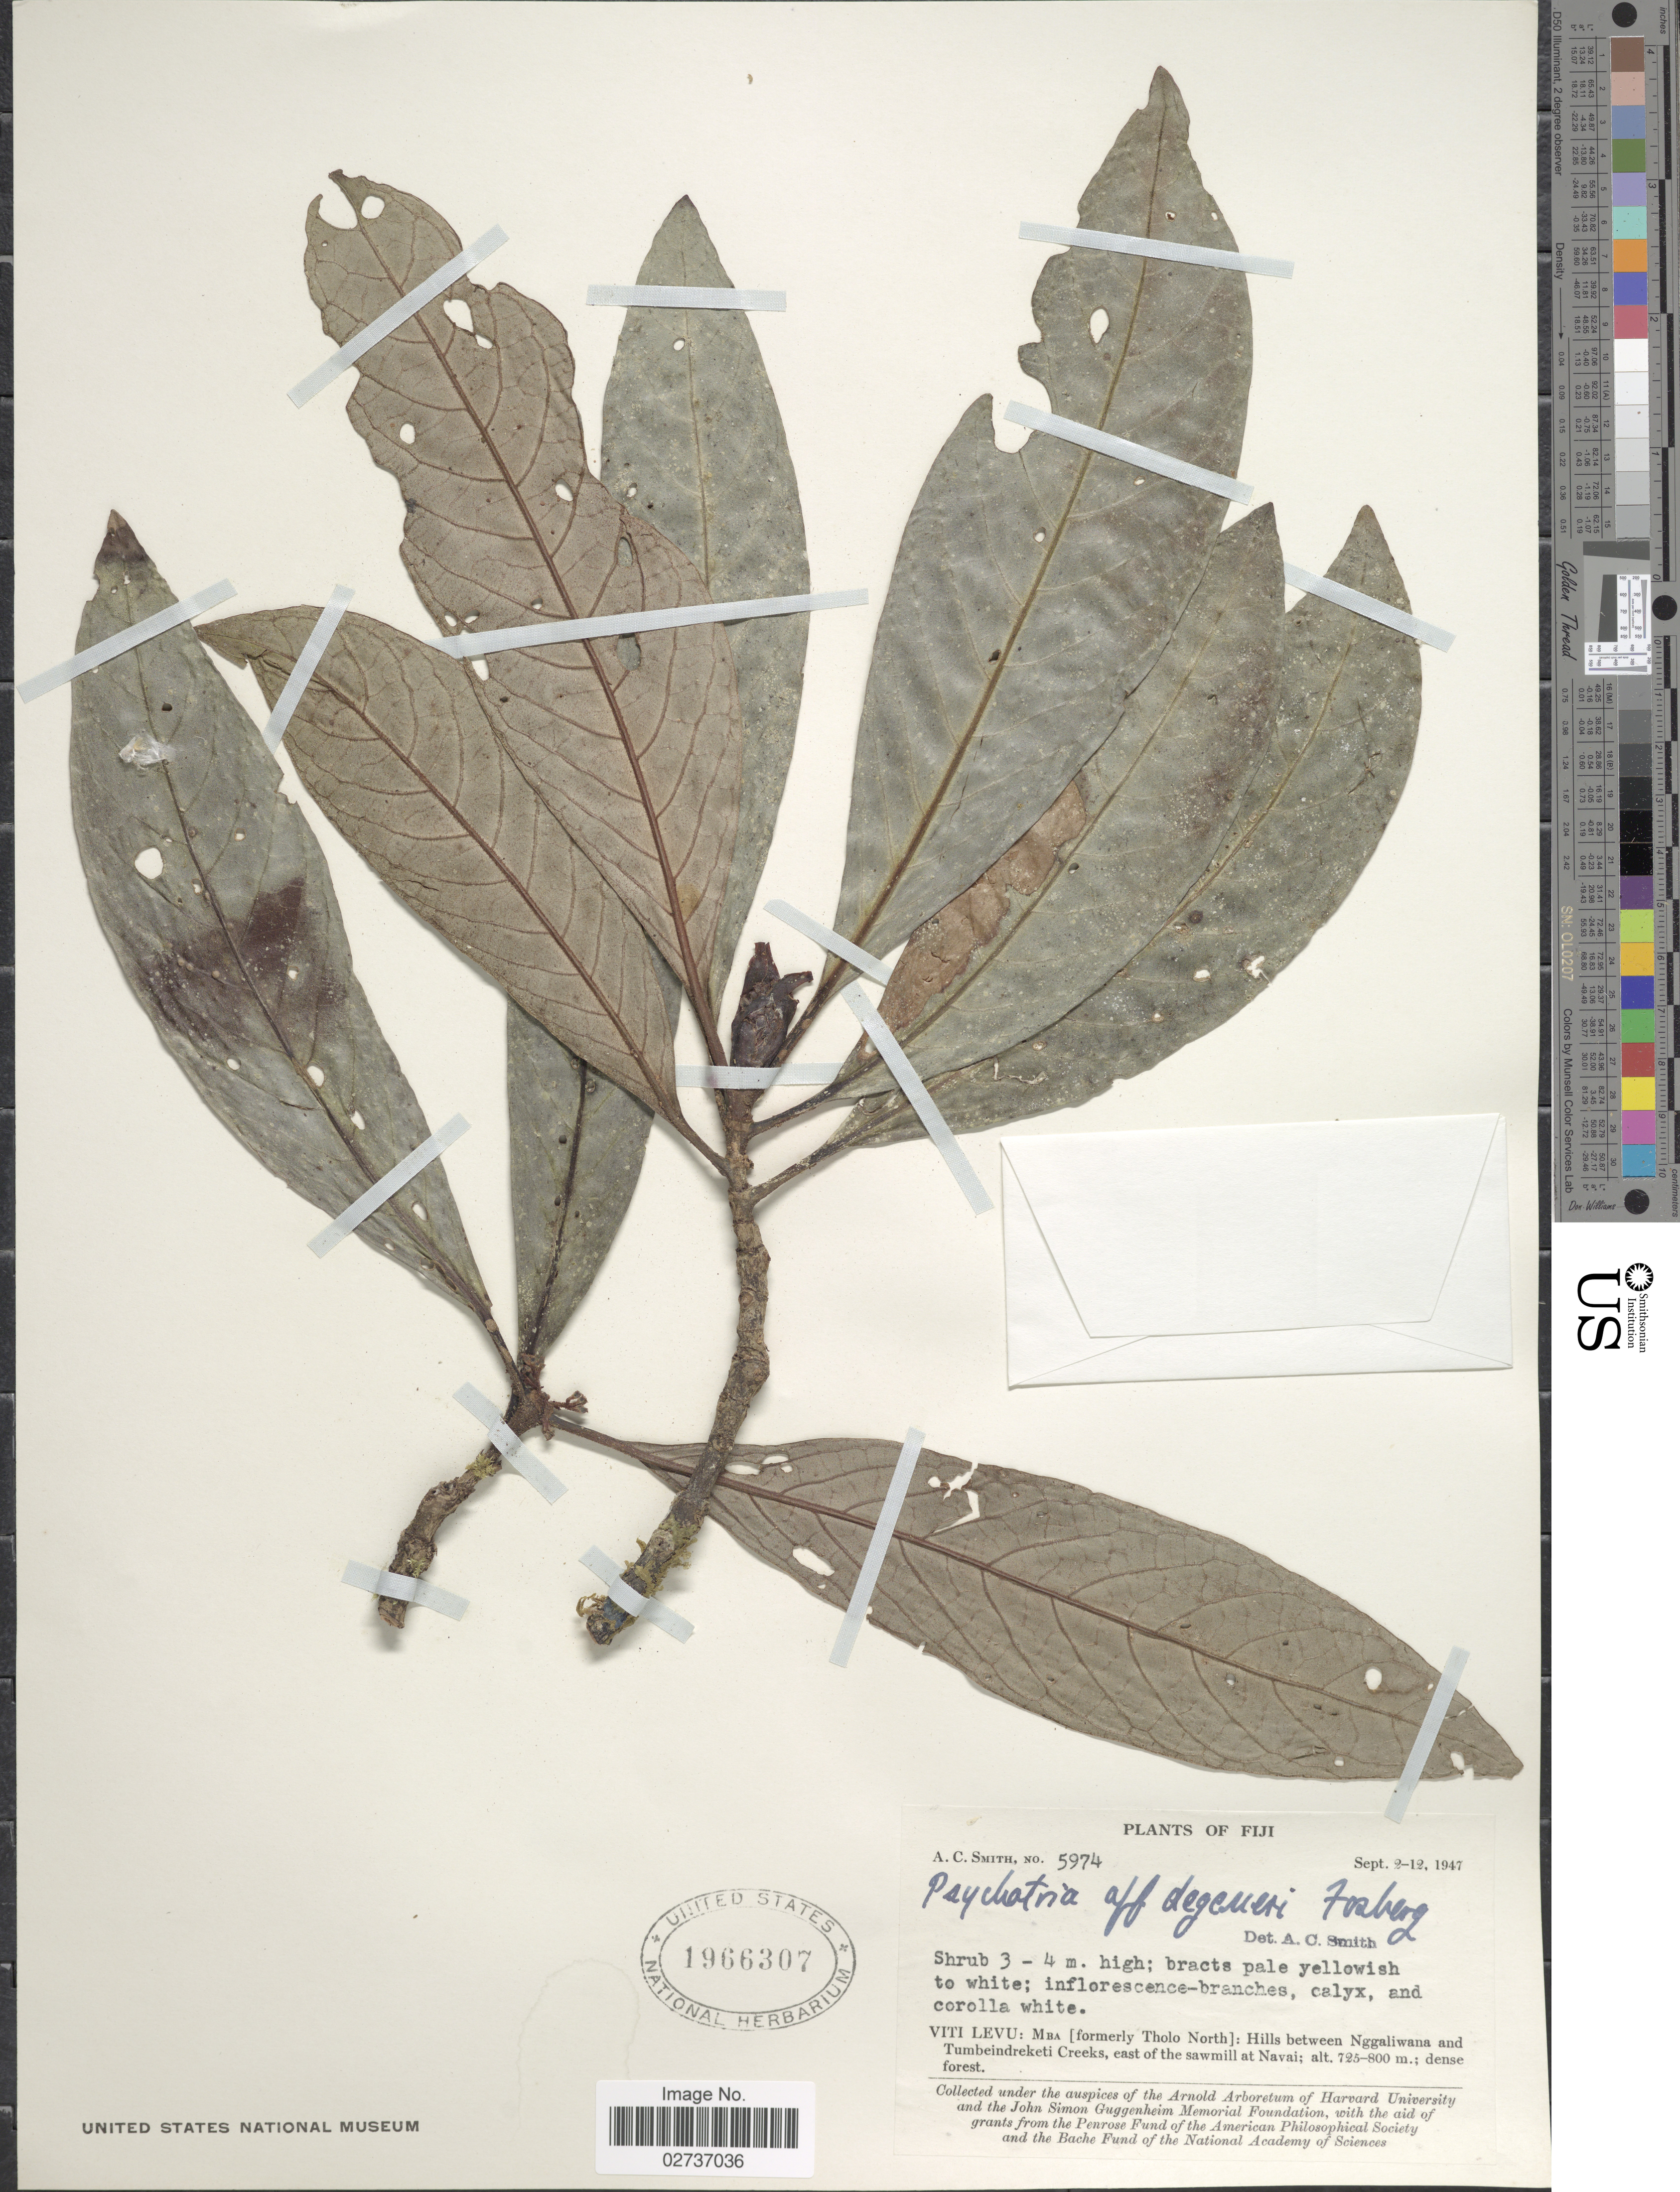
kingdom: Plantae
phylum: Tracheophyta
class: Magnoliopsida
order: Gentianales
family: Rubiaceae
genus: Psychotria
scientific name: Psychotria storckii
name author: Seem.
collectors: A. C. Smith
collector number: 5974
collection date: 1947-09-02/1947-09-12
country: Fiji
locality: Viti Levu: Mba [formerly Tholo North]: Hills between Nggaliwana and Tumbeindreketi Creeks, east of the sawmill at Navai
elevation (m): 725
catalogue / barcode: US 1966307